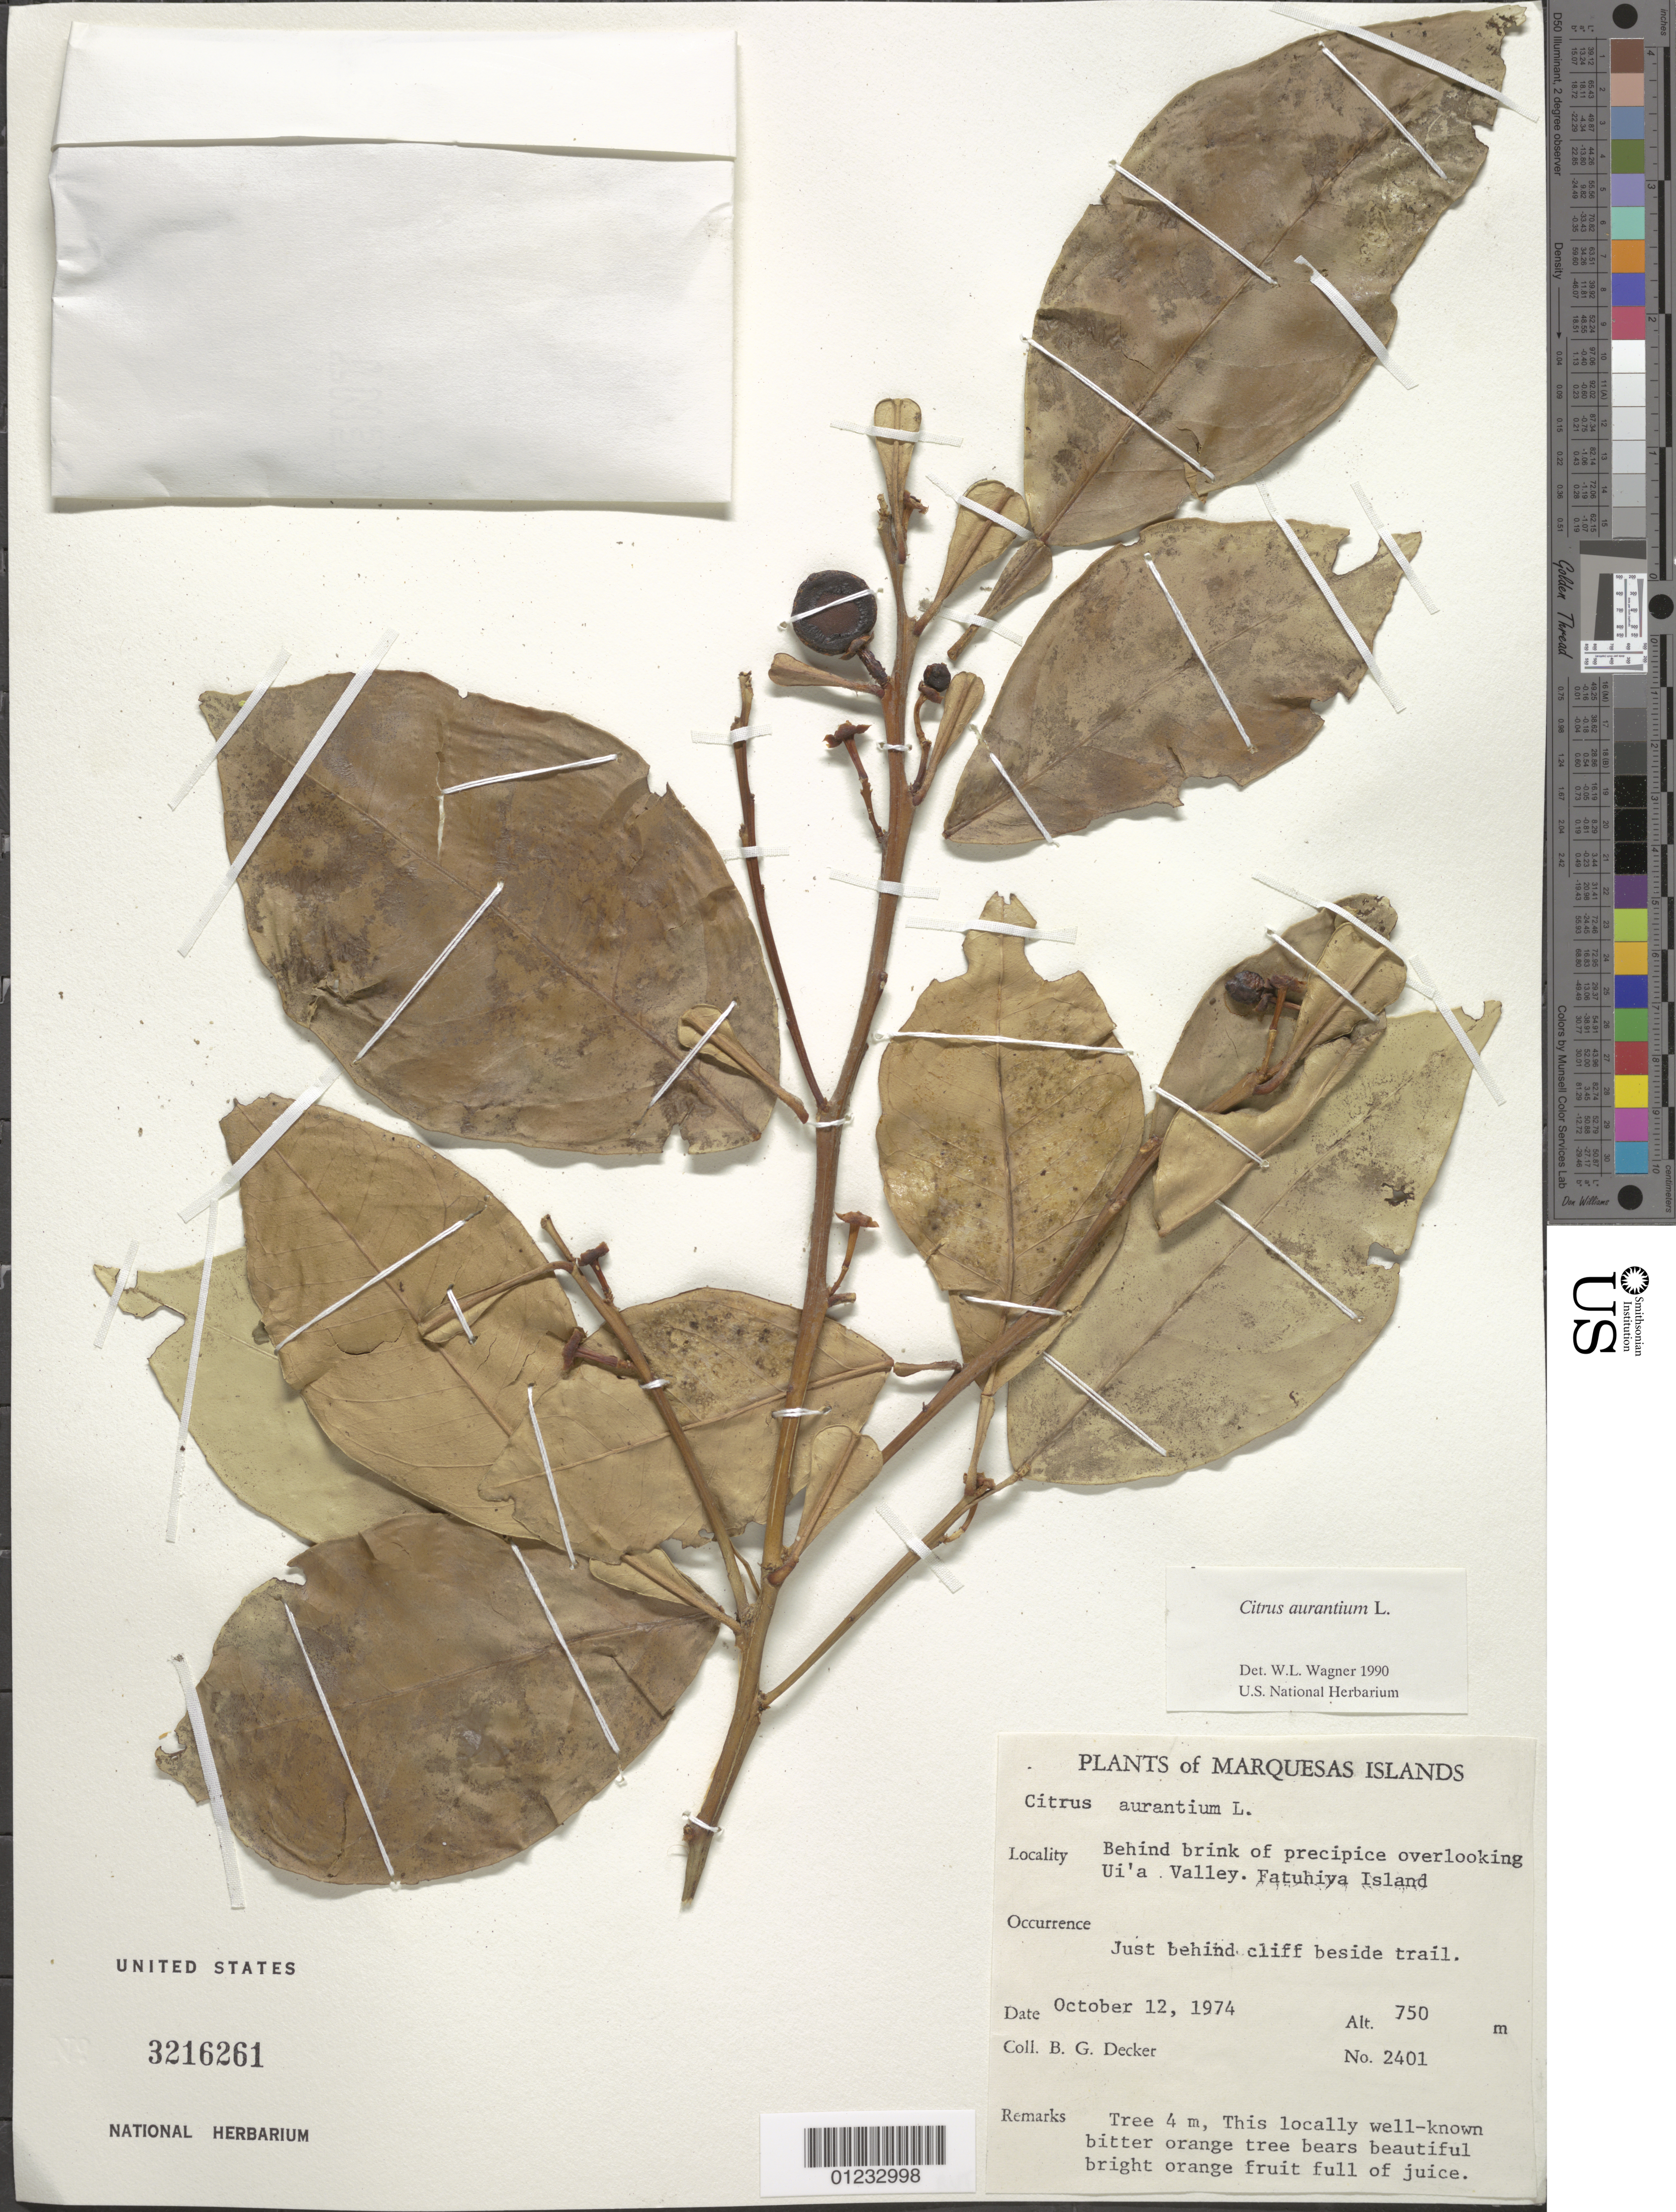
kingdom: Plantae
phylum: Tracheophyta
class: Magnoliopsida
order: Sapindales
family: Rutaceae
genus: Citrus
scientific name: Citrus x aurantium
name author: L.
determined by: Wagner, W. L., (BOT), Smithsonian Institution - National Museum of Natural History (UNITED STATES)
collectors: B. G. Decker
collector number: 2401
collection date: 1974-10-12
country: French Polynesia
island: Fatu Hiva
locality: behind brink of precipice overlooking Ui'a Valley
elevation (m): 750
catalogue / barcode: US 3216261